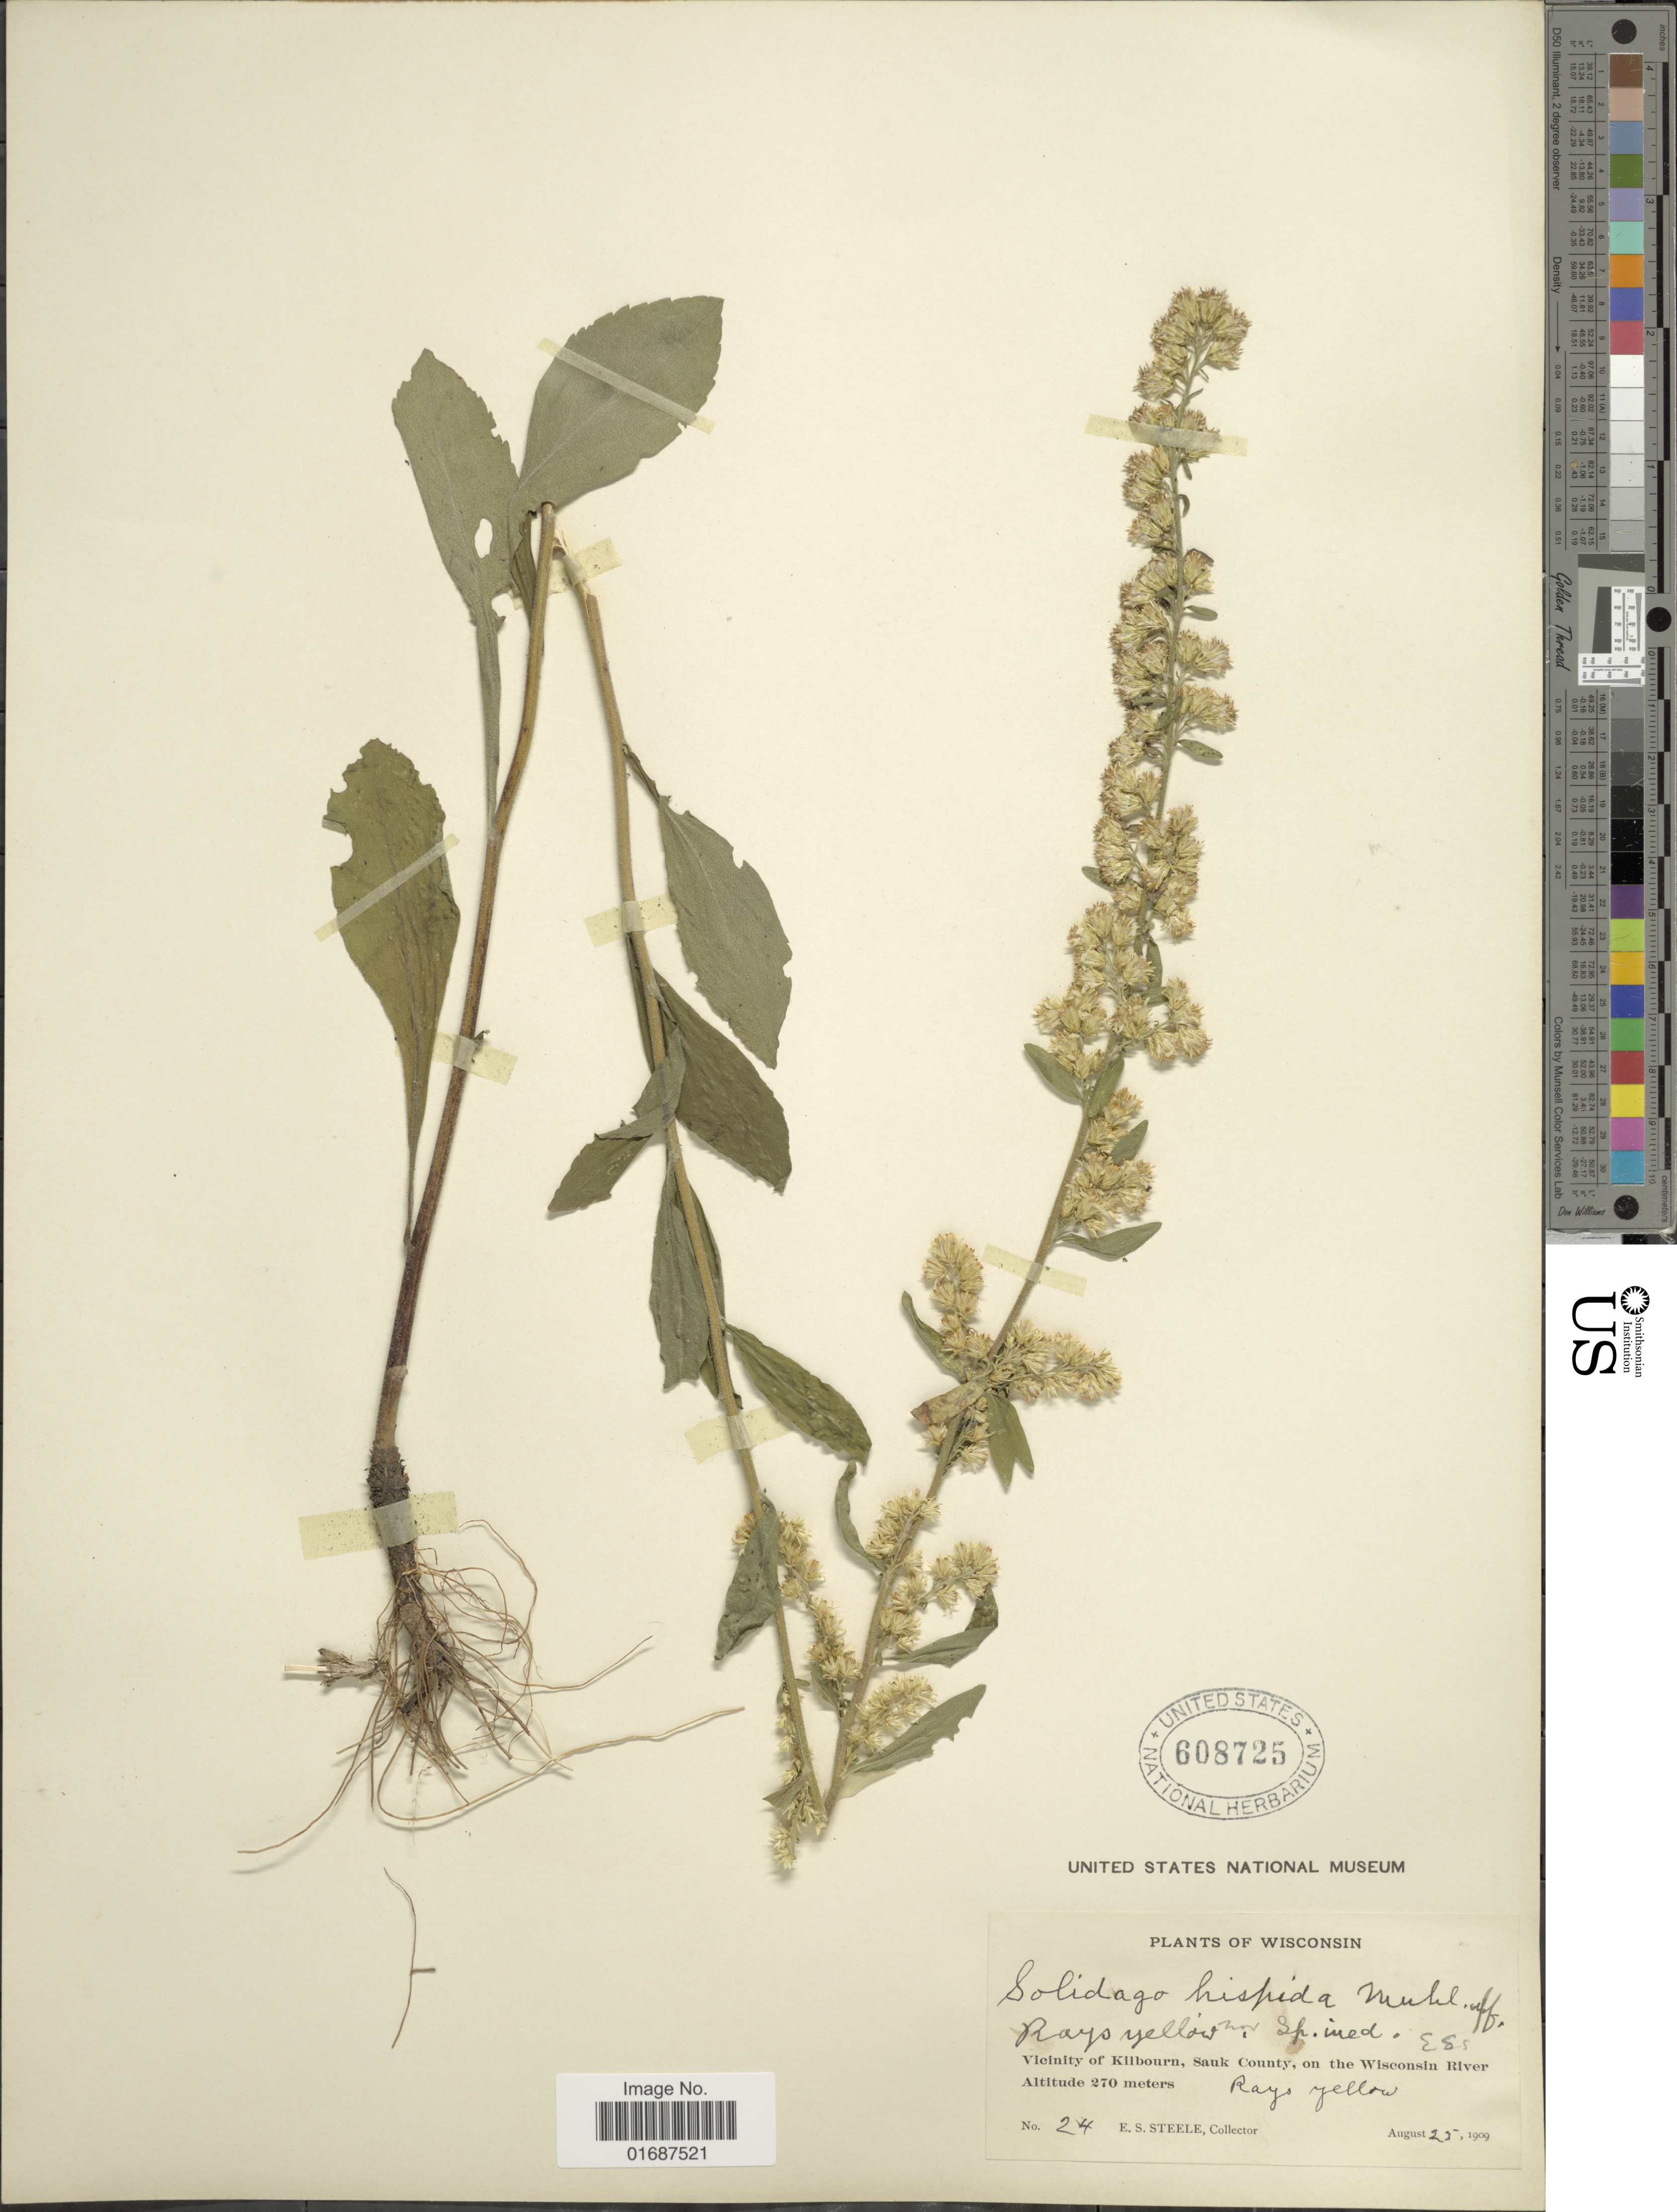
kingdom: Plantae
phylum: Tracheophyta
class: Magnoliopsida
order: Asterales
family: Asteraceae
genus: Solidago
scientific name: Solidago hispida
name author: Muhl. ex Willd.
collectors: E. Steele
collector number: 24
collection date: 1909-08-25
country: United States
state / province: Wisconsin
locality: Vicinity of Kilbourn, Sauk County, on the Wisconsin River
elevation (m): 270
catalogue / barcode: US 608725